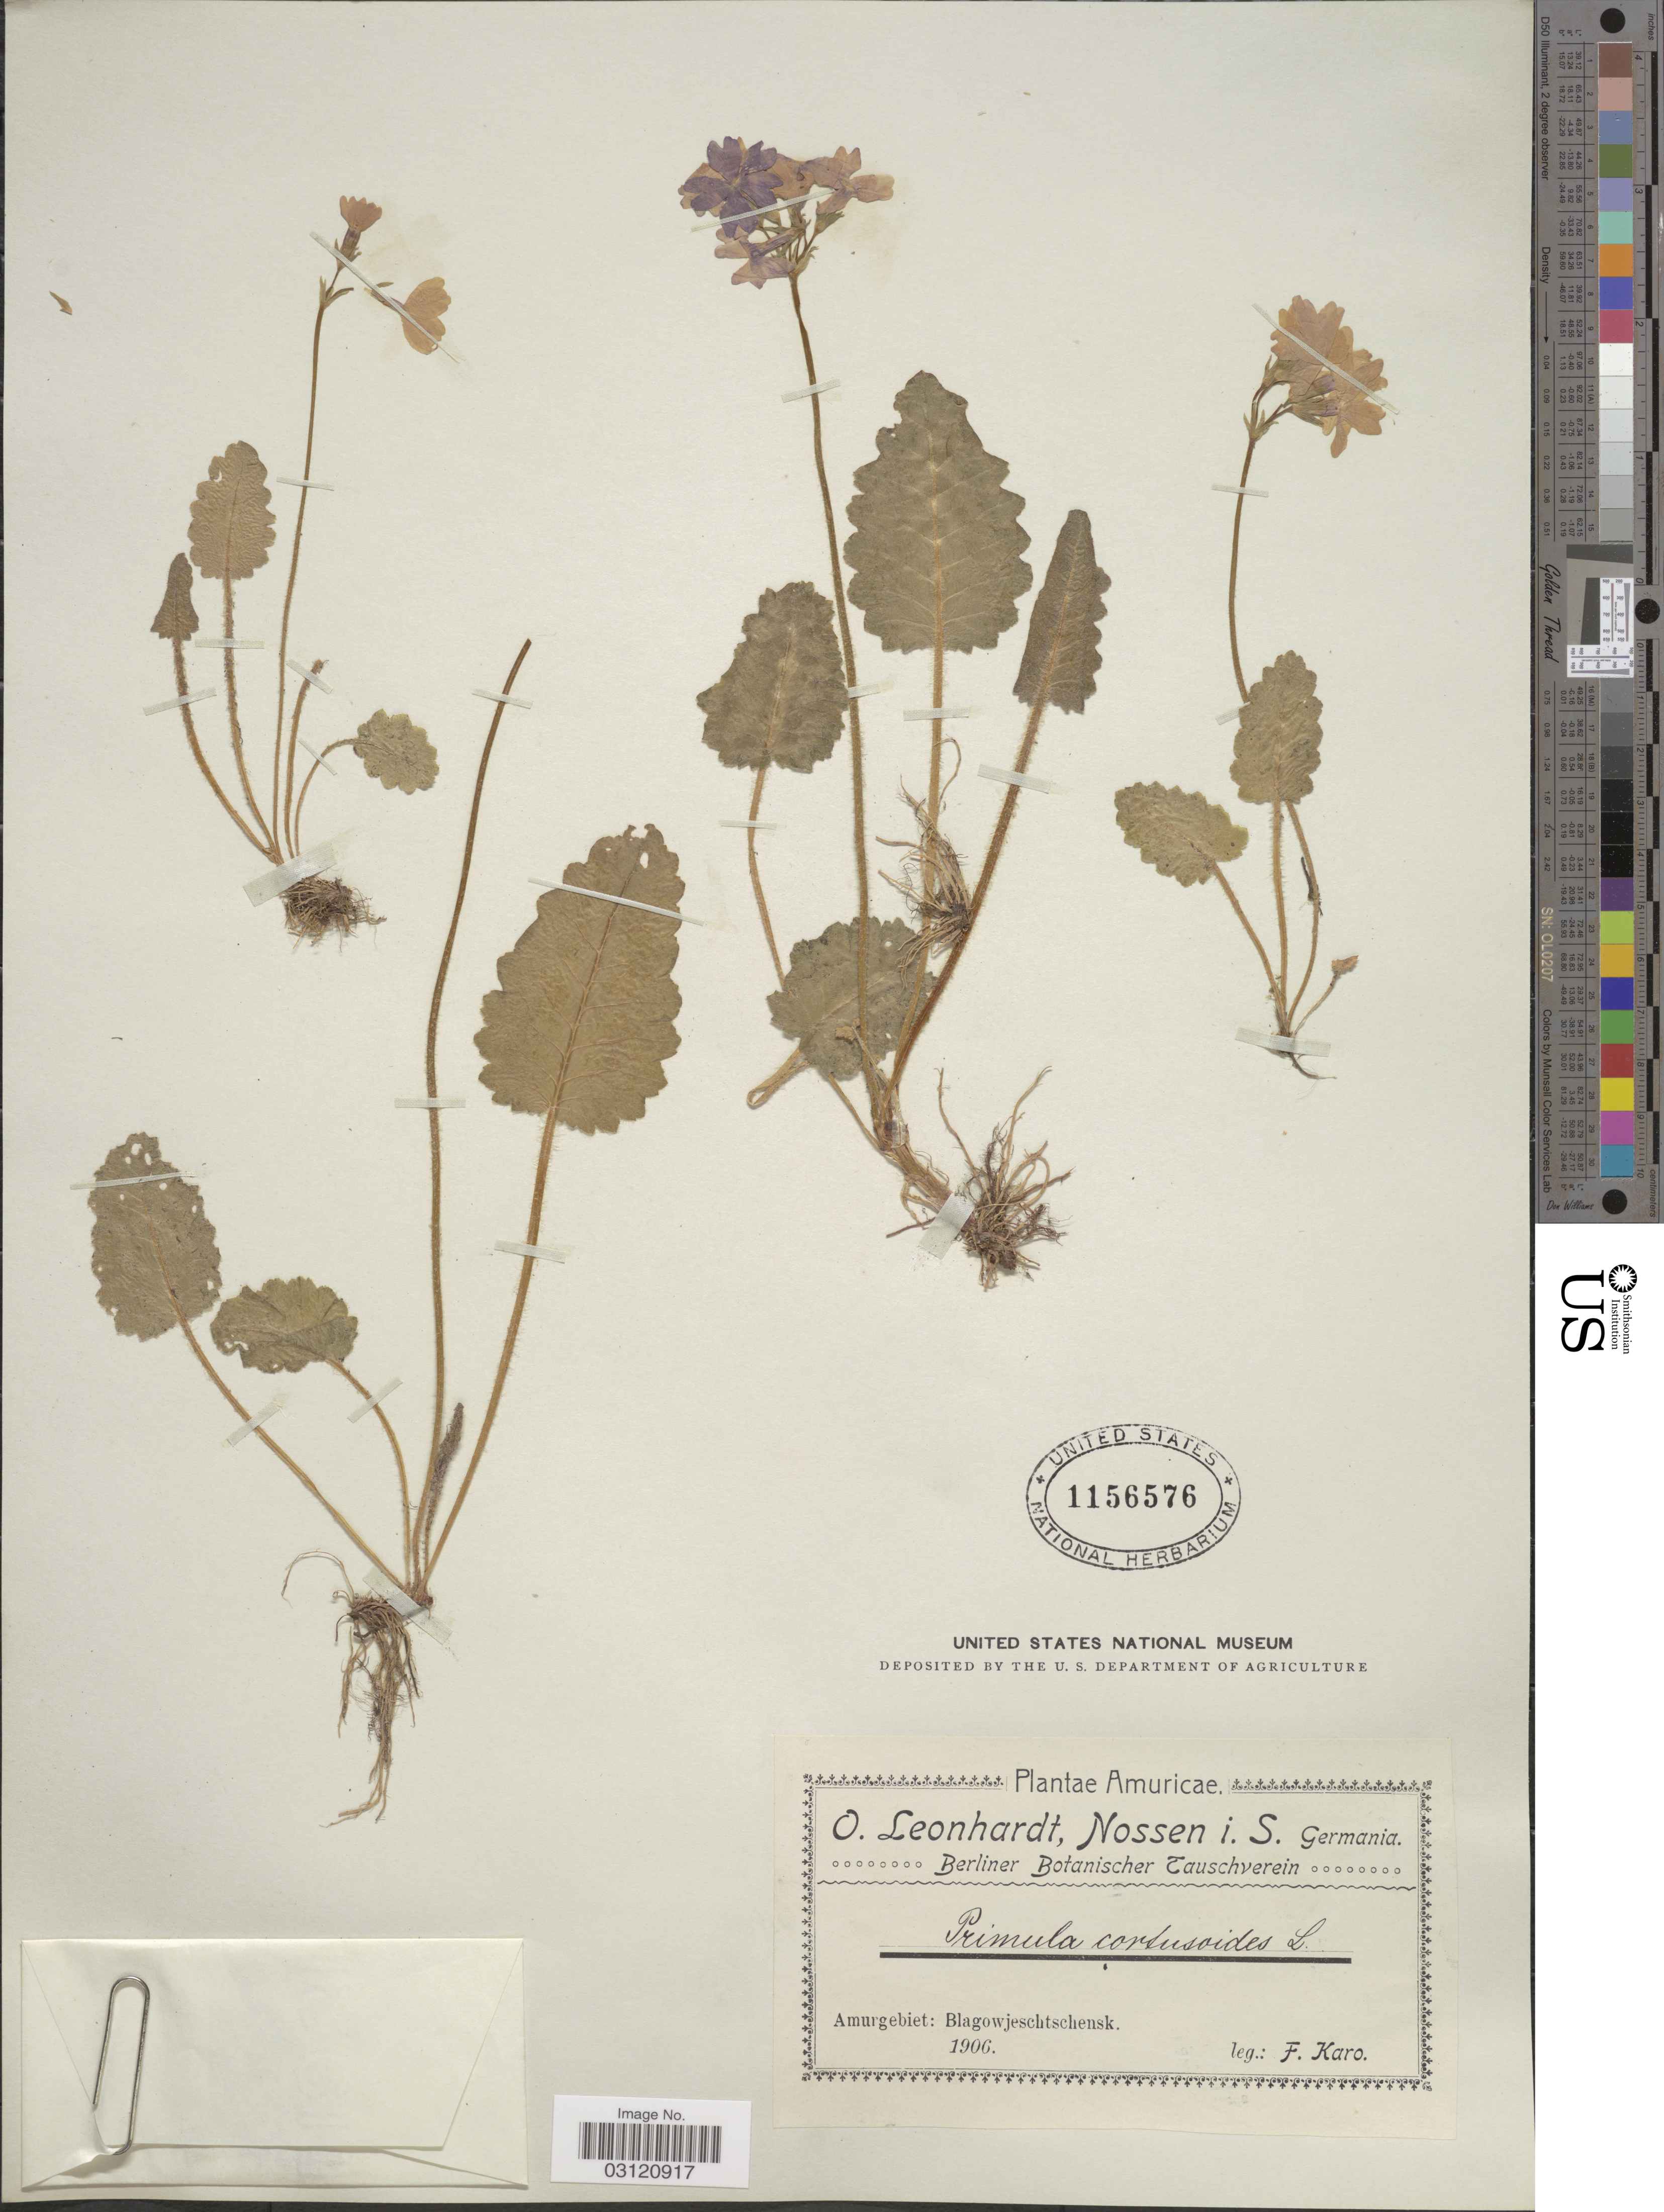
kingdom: Plantae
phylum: Tracheophyta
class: Magnoliopsida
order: Ericales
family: Primulaceae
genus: Primula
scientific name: Primula cortusoides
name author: L.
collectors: F. Karo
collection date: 1906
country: Russian Federation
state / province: Amur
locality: Amurgebiet: Blagowjeschtschensk.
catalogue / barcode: US 1156576